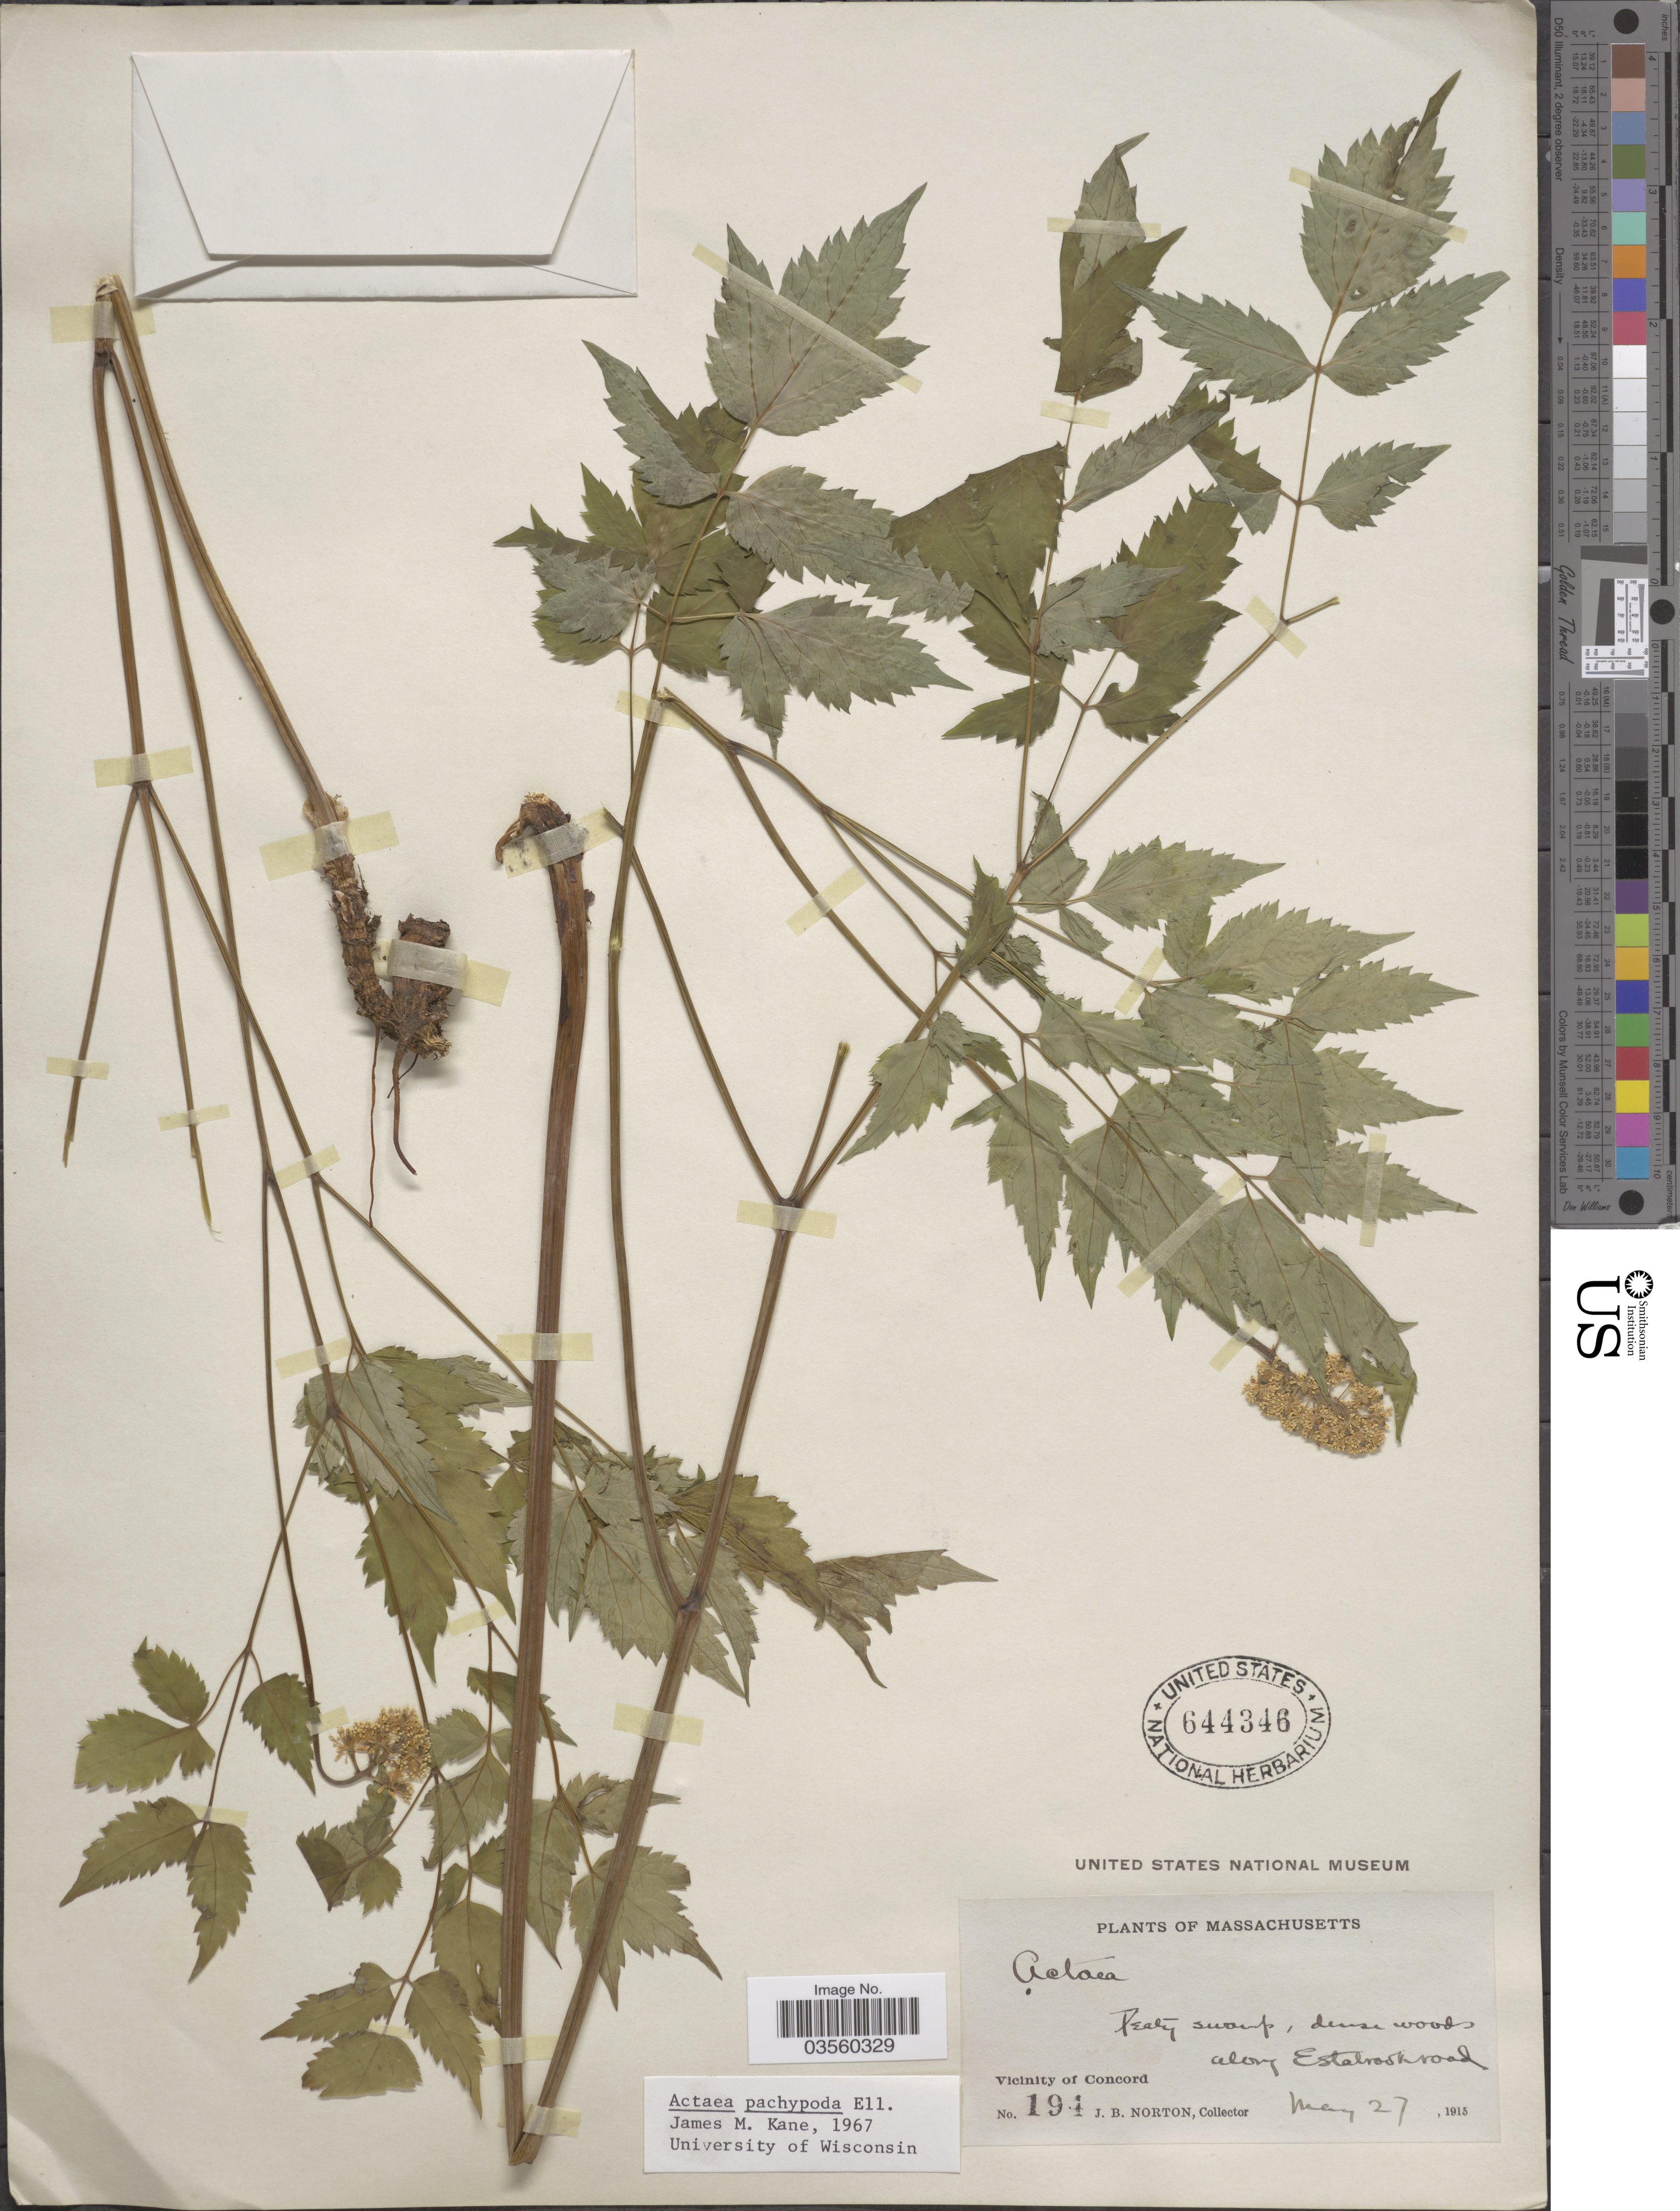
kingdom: Plantae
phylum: Tracheophyta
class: Magnoliopsida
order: Ranunculales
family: Ranunculaceae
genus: Actaea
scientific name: Actaea pachypoda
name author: Elliott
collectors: J. B. Norton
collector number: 194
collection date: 1915-05-27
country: United States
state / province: Massachusetts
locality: Vicinity of Concord. Along Estabrookroad.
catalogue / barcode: US 644346